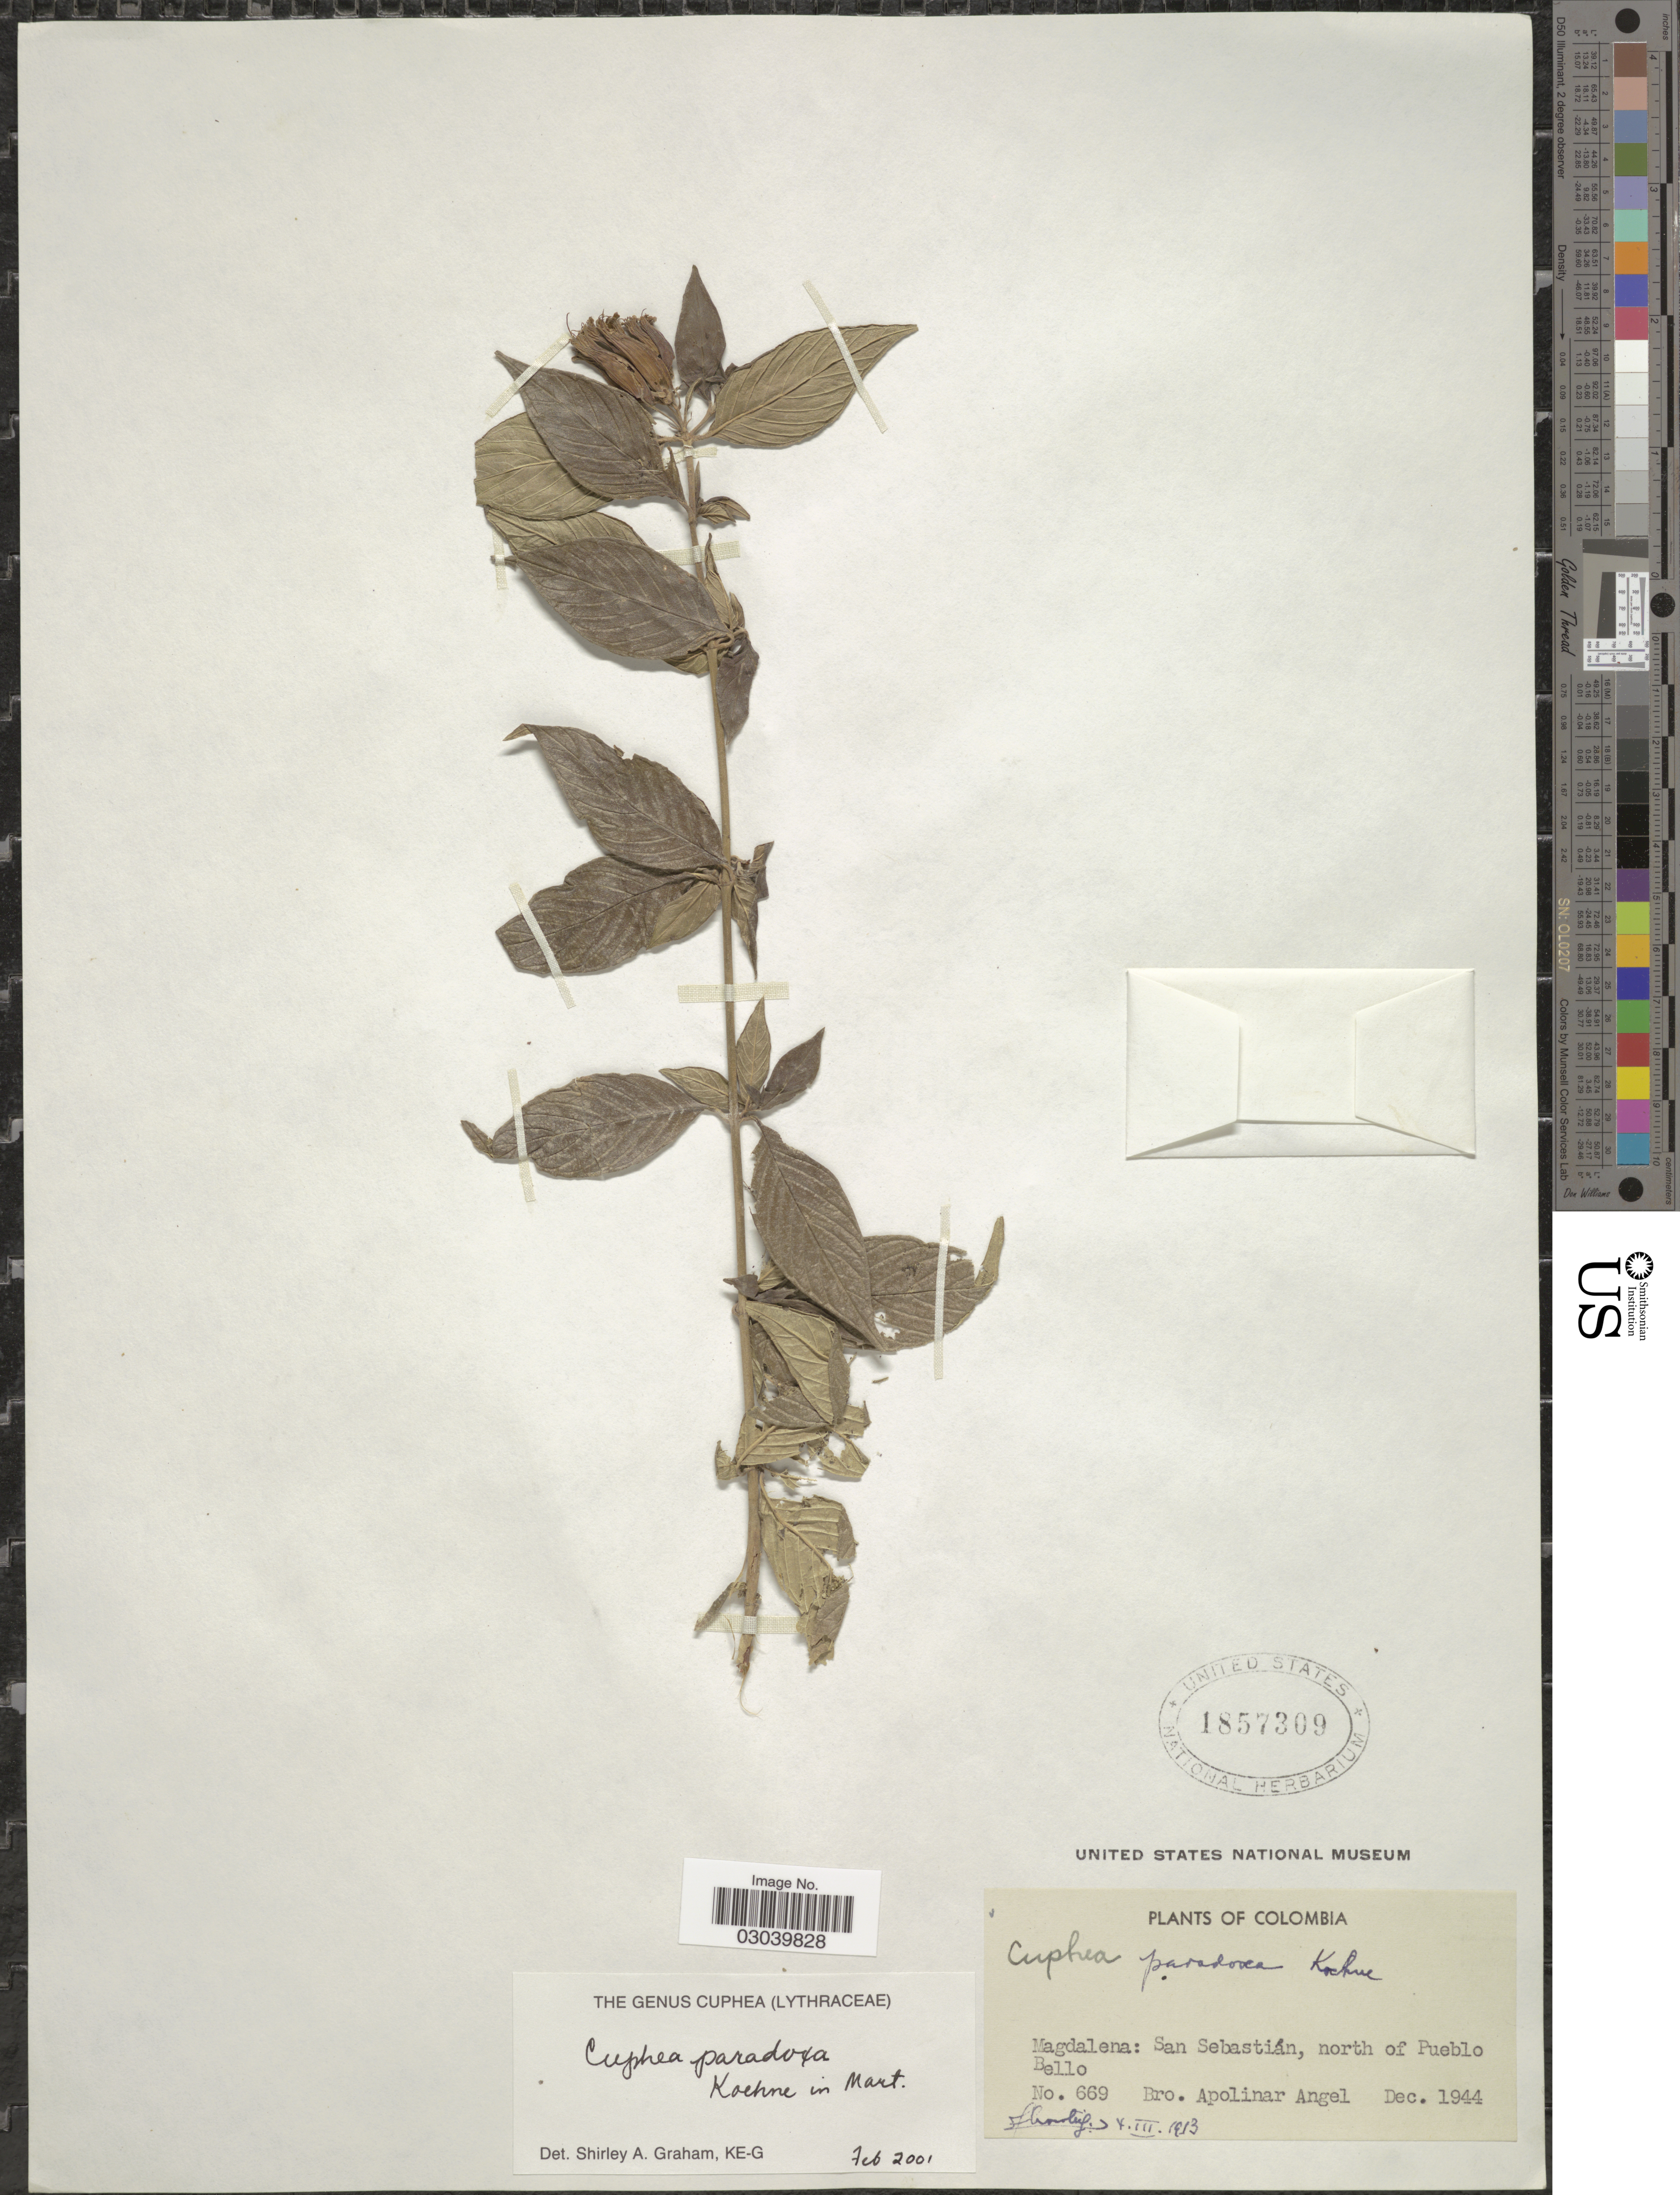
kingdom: Plantae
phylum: Tracheophyta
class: Magnoliopsida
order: Myrtales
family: Lythraceae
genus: Cuphea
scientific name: Cuphea paradoxa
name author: Koehne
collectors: Bro. Apolinar A.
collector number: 669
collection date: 1944-12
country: Colombia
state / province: Magdalena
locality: San Sebastián, north of Pueblo Bello.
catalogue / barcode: US 1857309